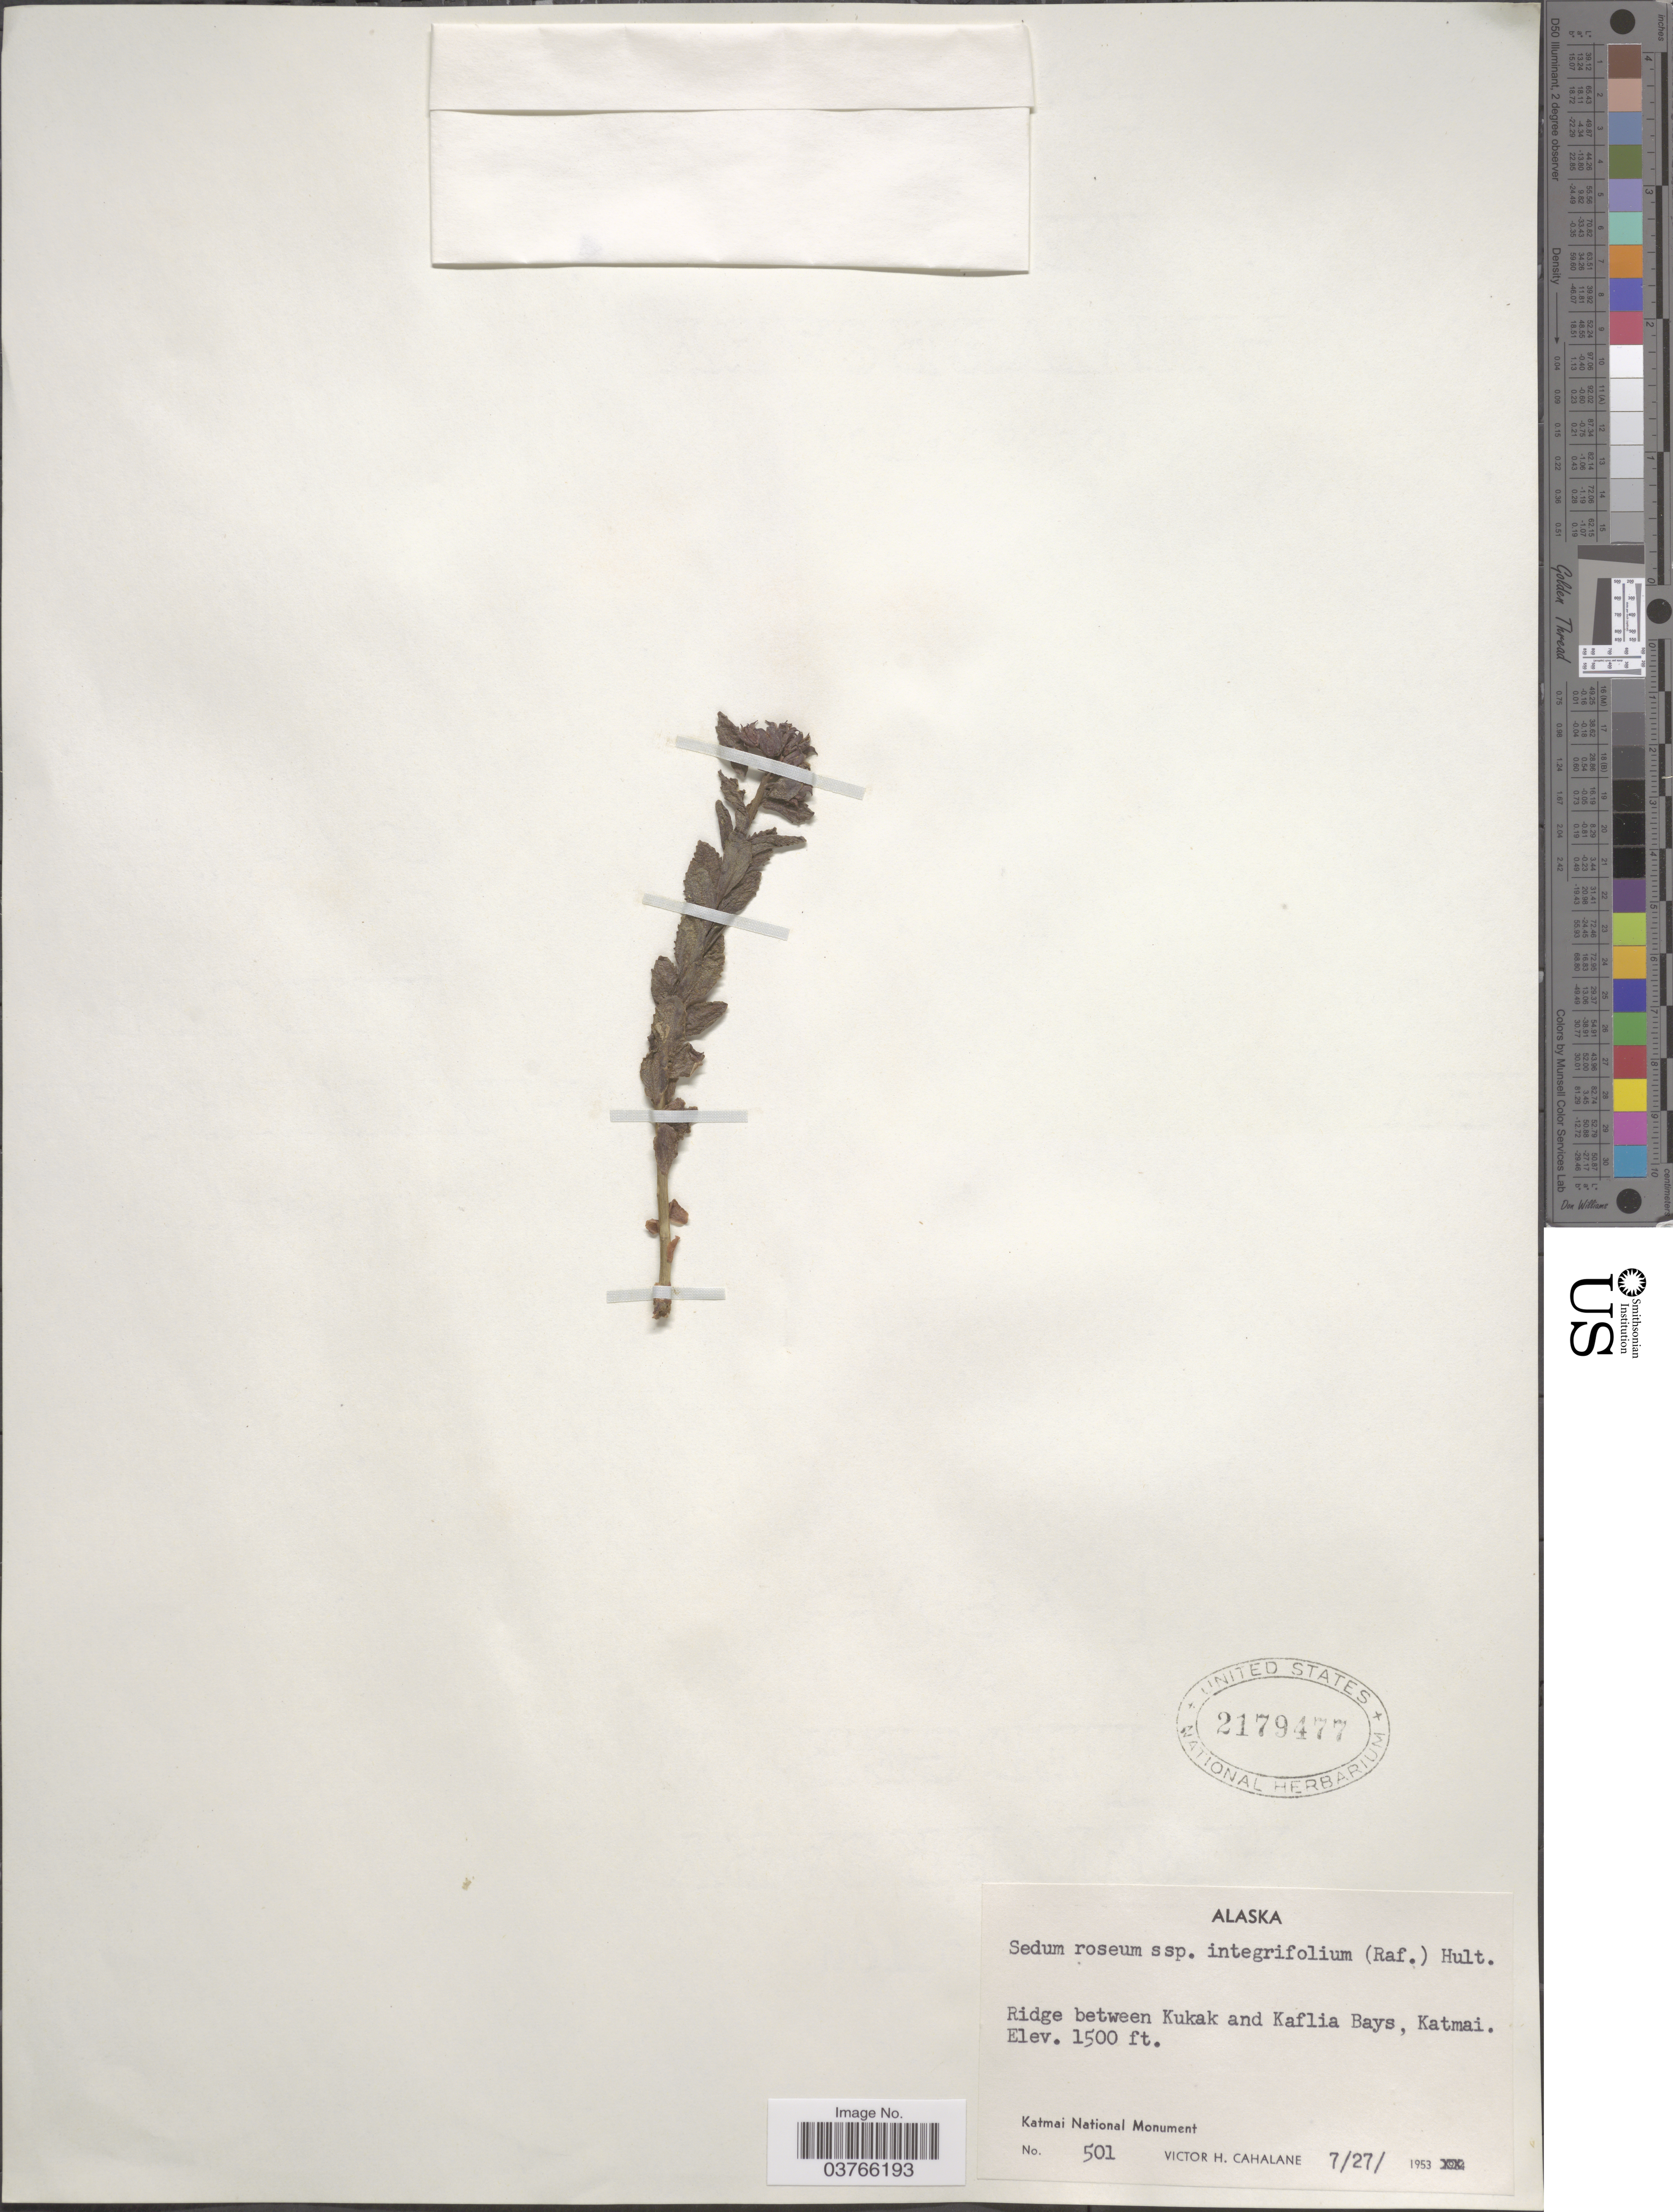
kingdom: Plantae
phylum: Tracheophyta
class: Magnoliopsida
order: Saxifragales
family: Crassulaceae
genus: Rhodiola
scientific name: Rhodiola integrifolia subsp. integrifolia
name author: Raf.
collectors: V. Cahalane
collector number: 501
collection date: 1953-07-27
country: United States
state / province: Alaska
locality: Ridge between Kukak and Kaflia Bays, Katmai. Katmai National Monument.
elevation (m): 457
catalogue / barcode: US 2179477